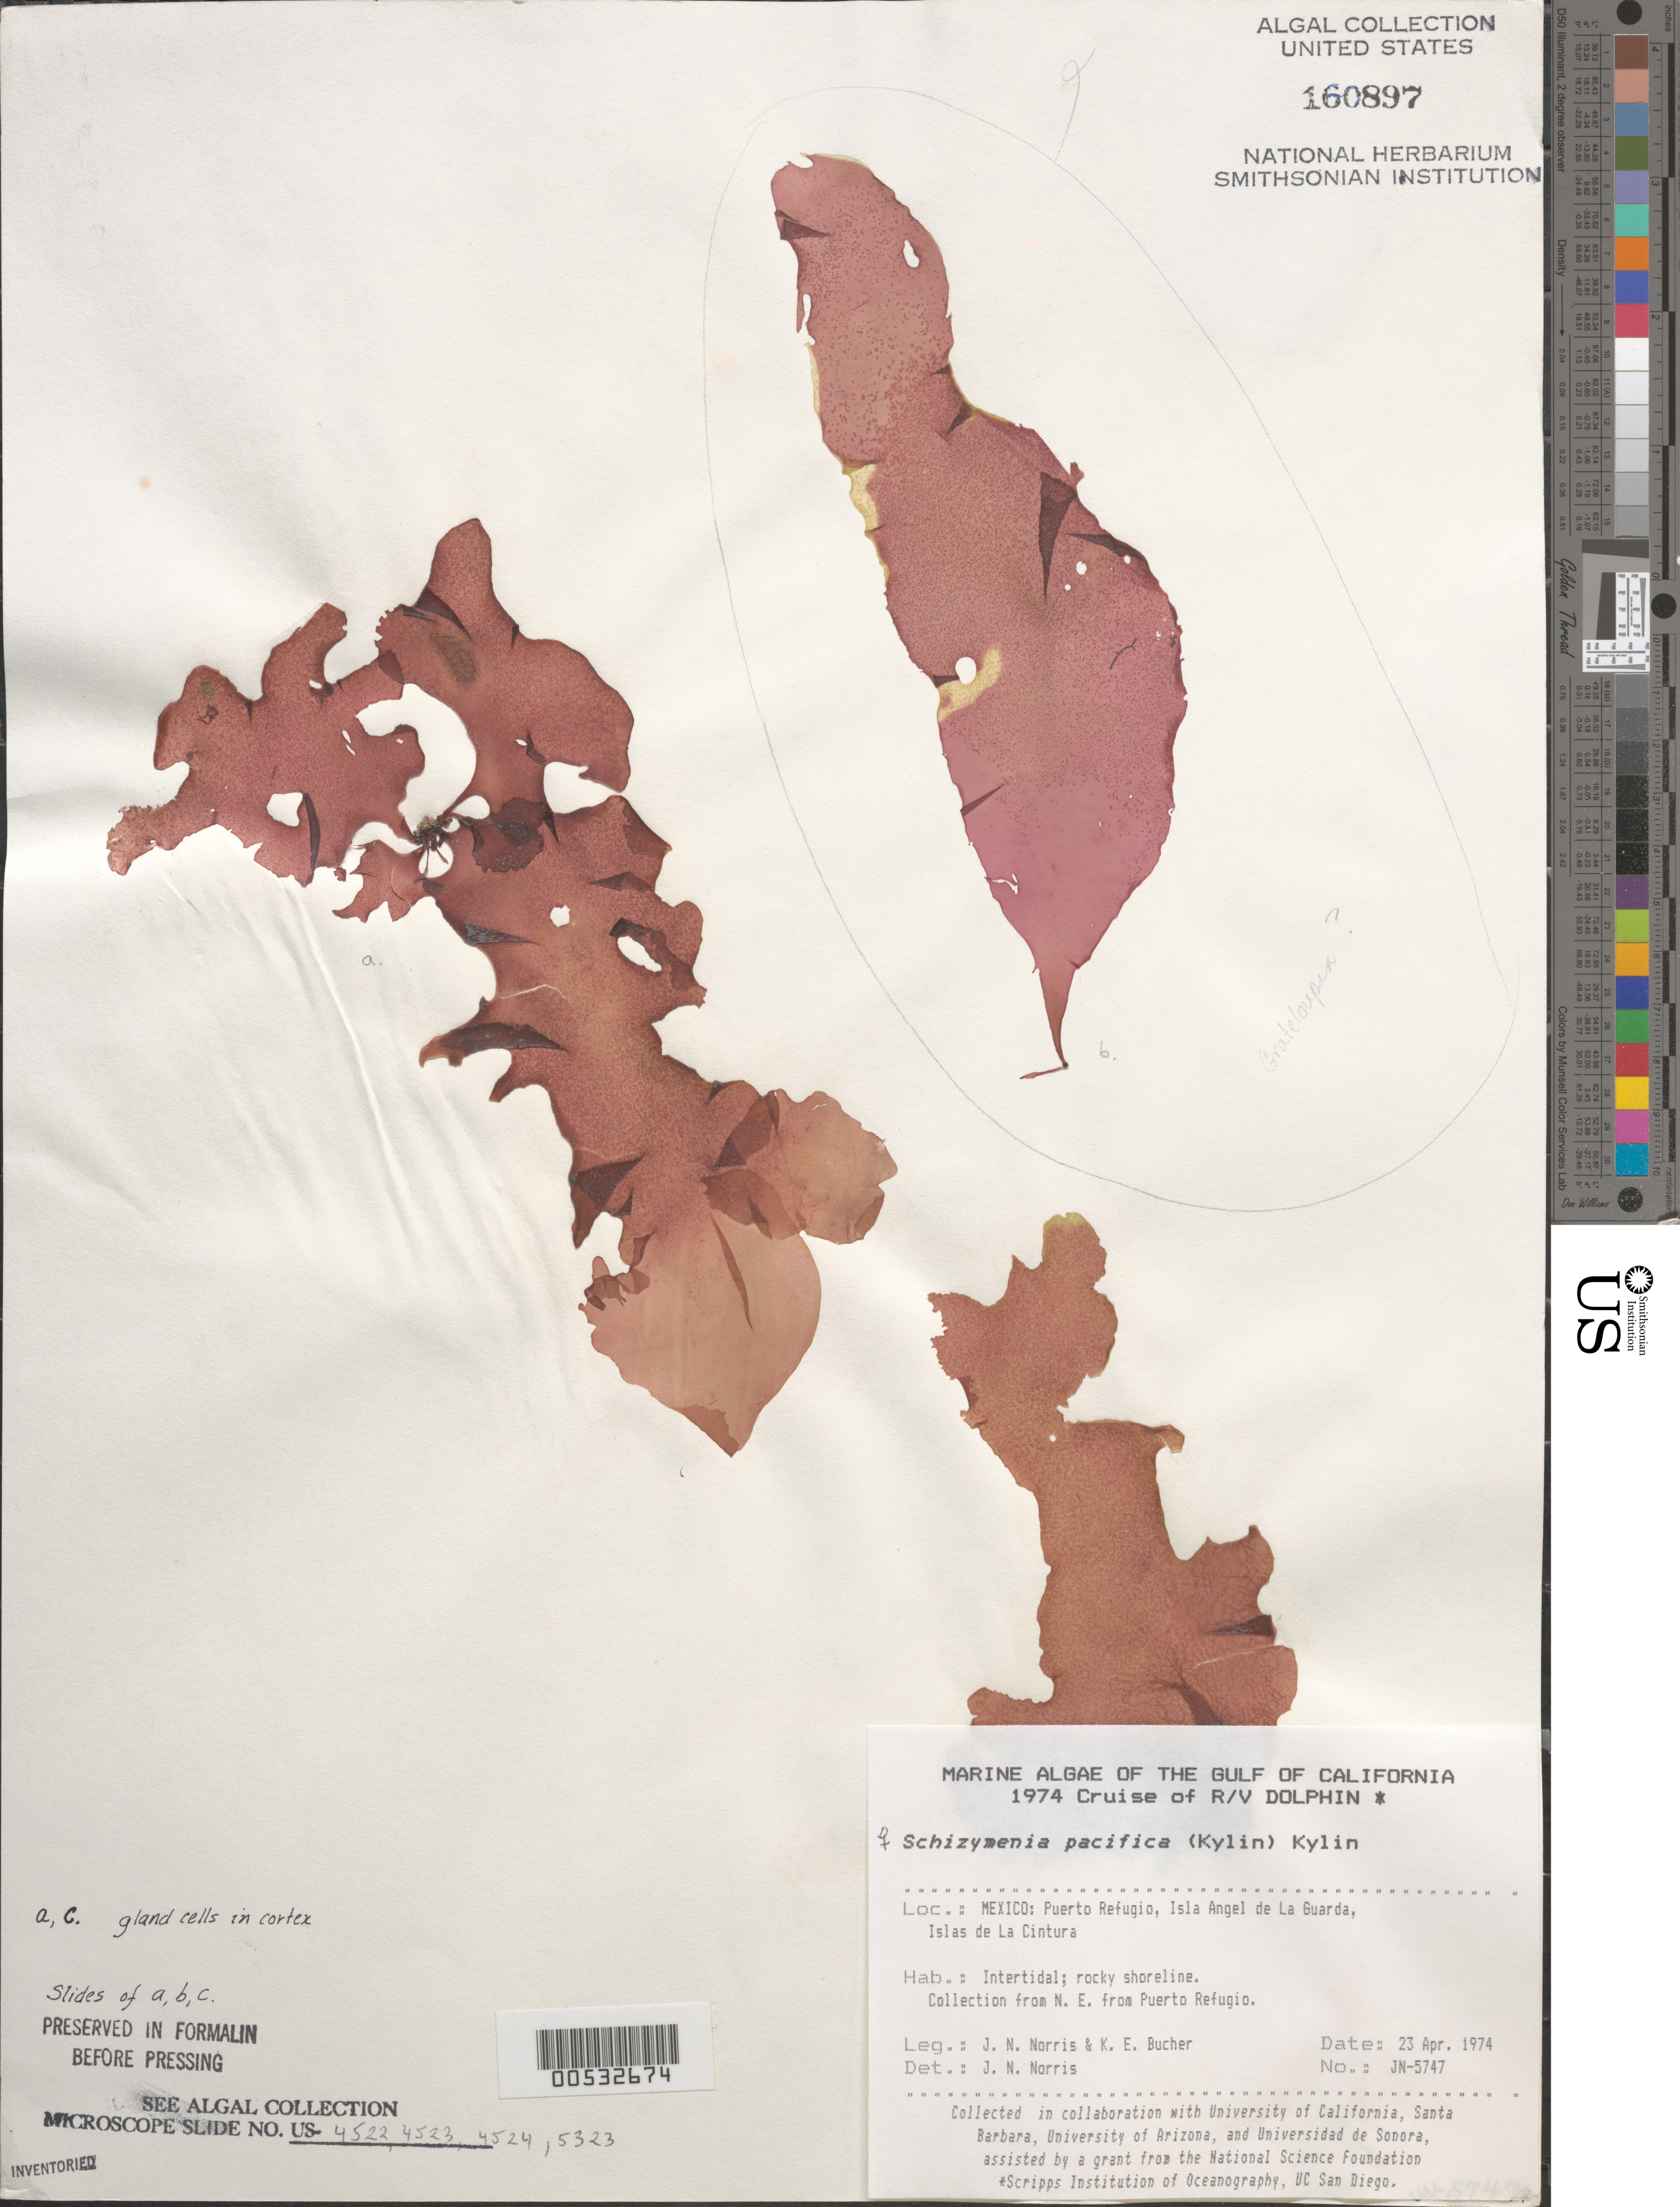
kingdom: Plantae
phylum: Rhodophyta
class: Florideophyceae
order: Nemastomatales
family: Schizymeniaceae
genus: Schizymenia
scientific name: Schizymenia pacifica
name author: (Kylin) Kylin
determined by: Norris, James N.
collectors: J. N. Norris & K. E. Bucher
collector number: JN-5747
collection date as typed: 23 Apr 1974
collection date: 1974-04-23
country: Mexico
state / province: Baja California Norte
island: Isla Angel de la Guarda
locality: Puerto Refugio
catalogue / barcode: US 160897